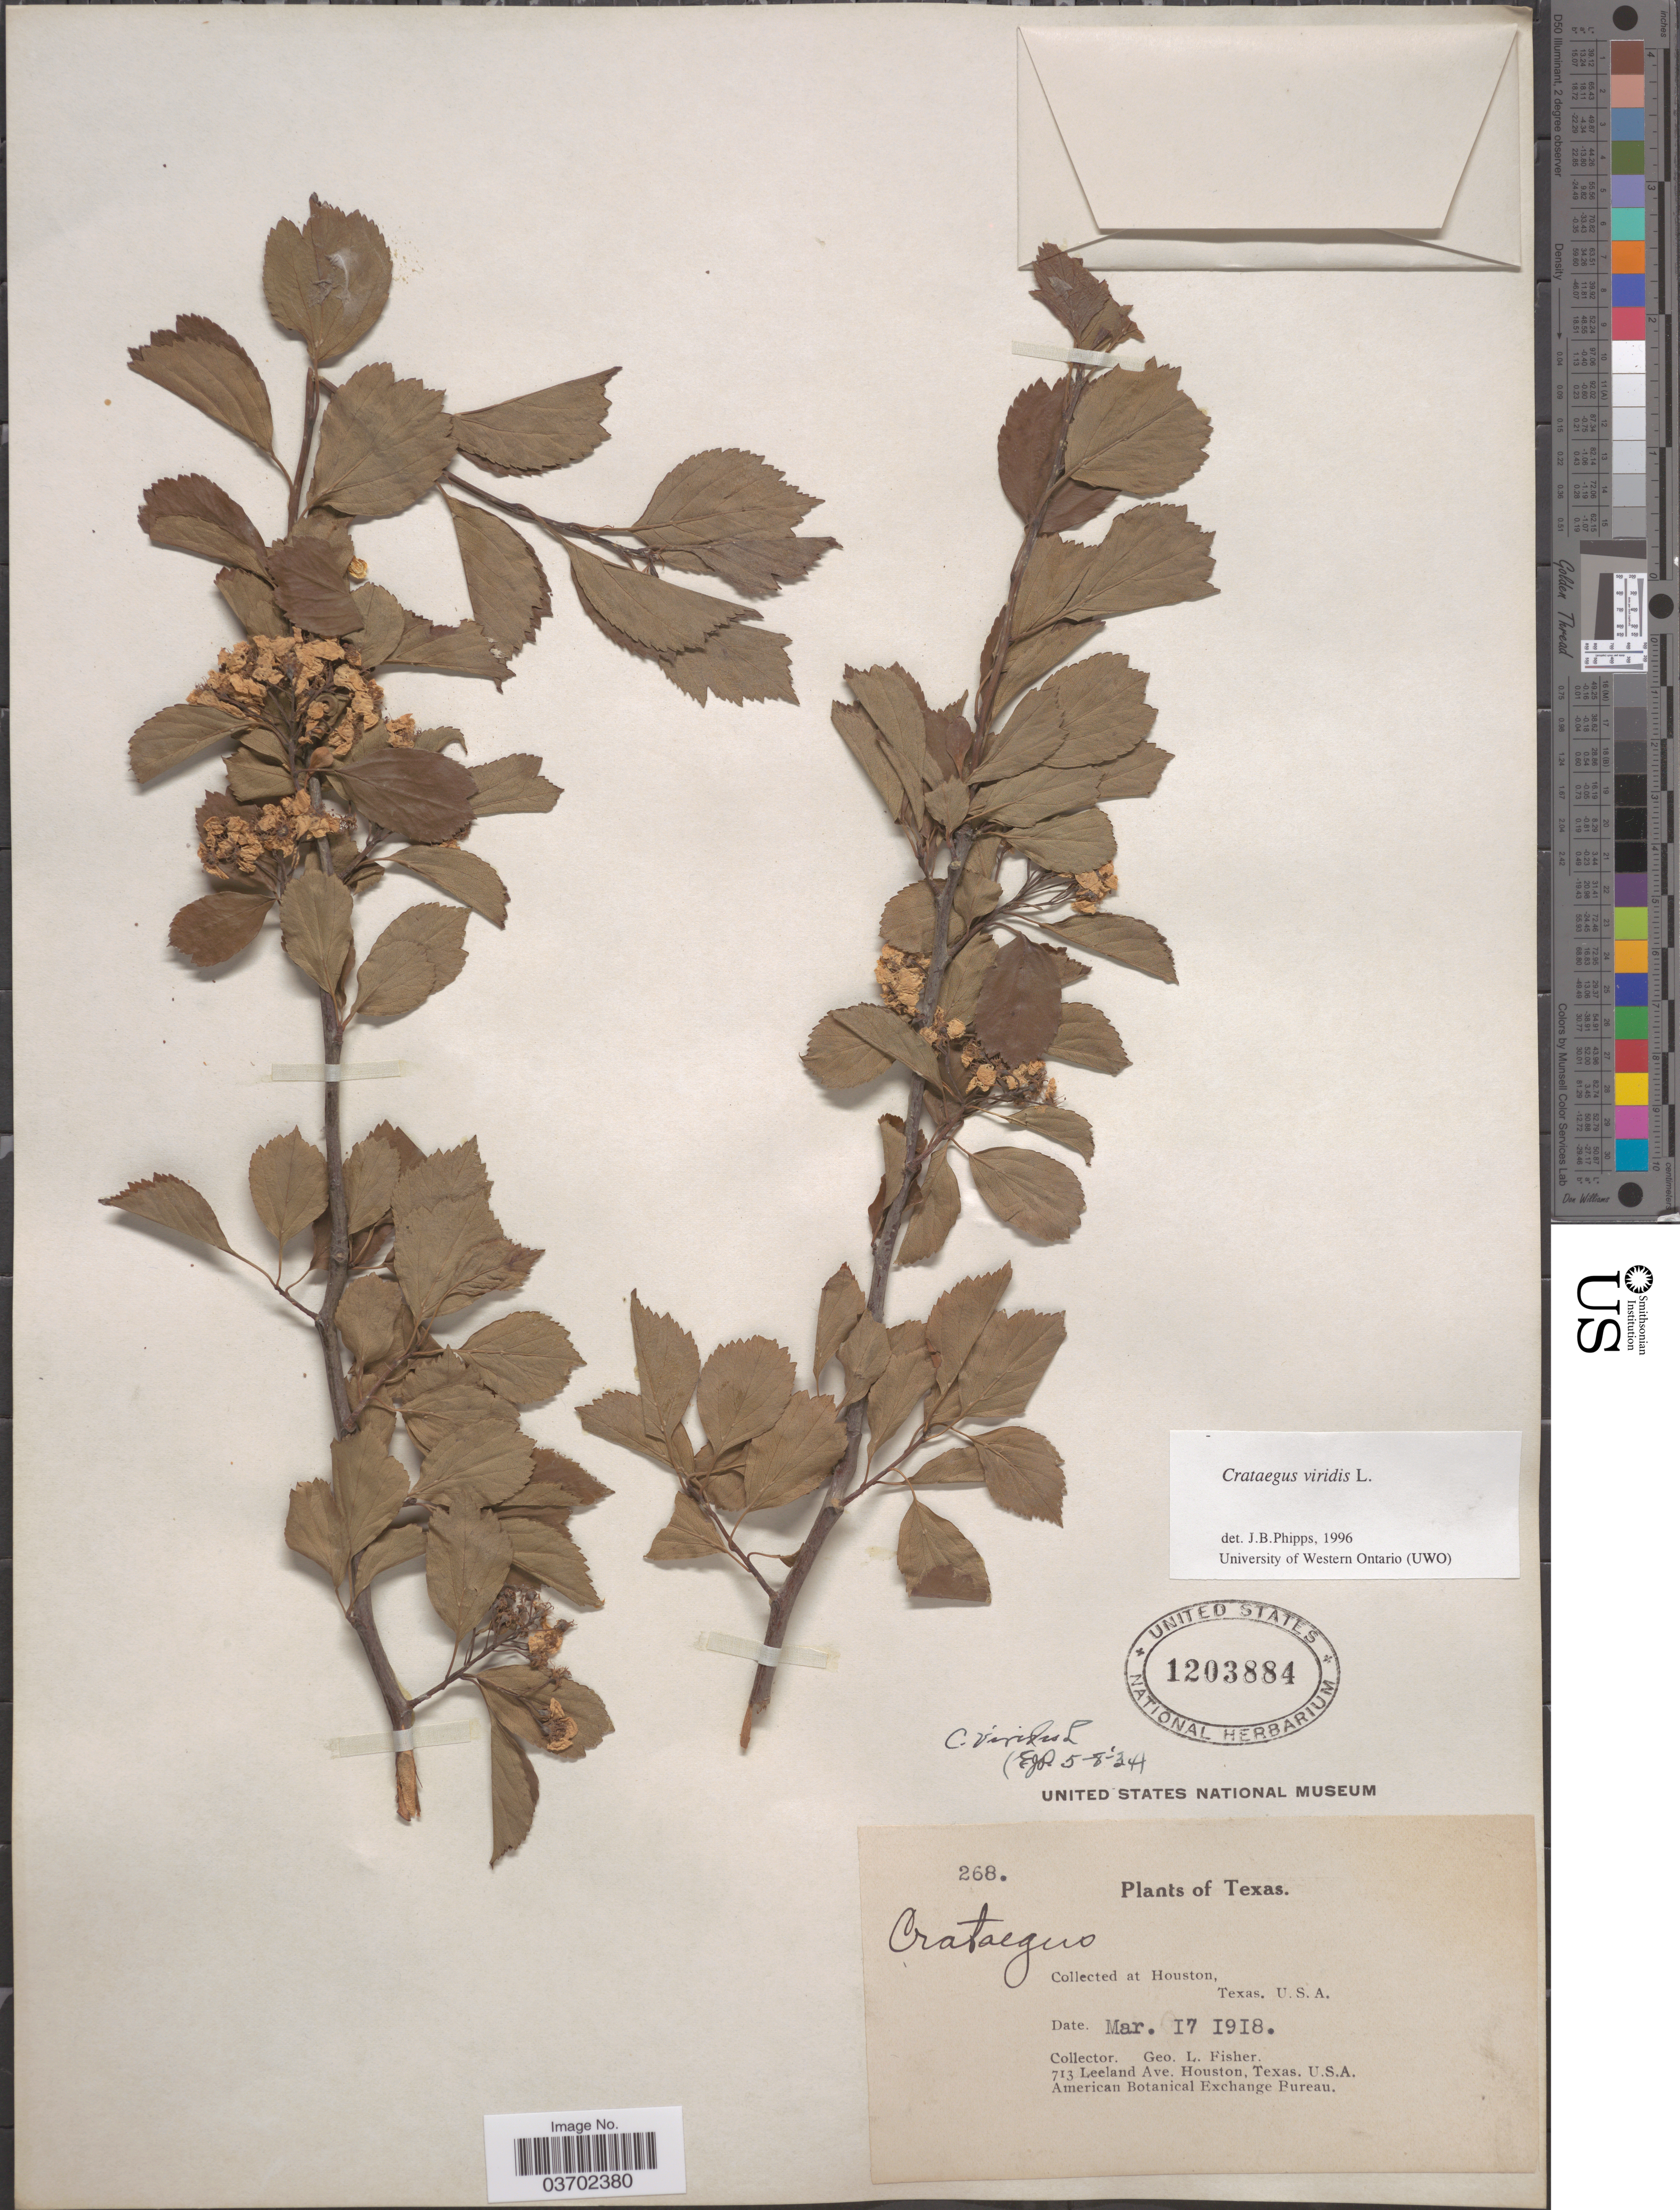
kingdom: Plantae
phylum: Tracheophyta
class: Magnoliopsida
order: Rosales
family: Rosaceae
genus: Crataegus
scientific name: Crataegus viridis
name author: L.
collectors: G. L. Fisher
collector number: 268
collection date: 1918-03-17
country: United States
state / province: Texas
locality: Houston.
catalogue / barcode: US 1203884